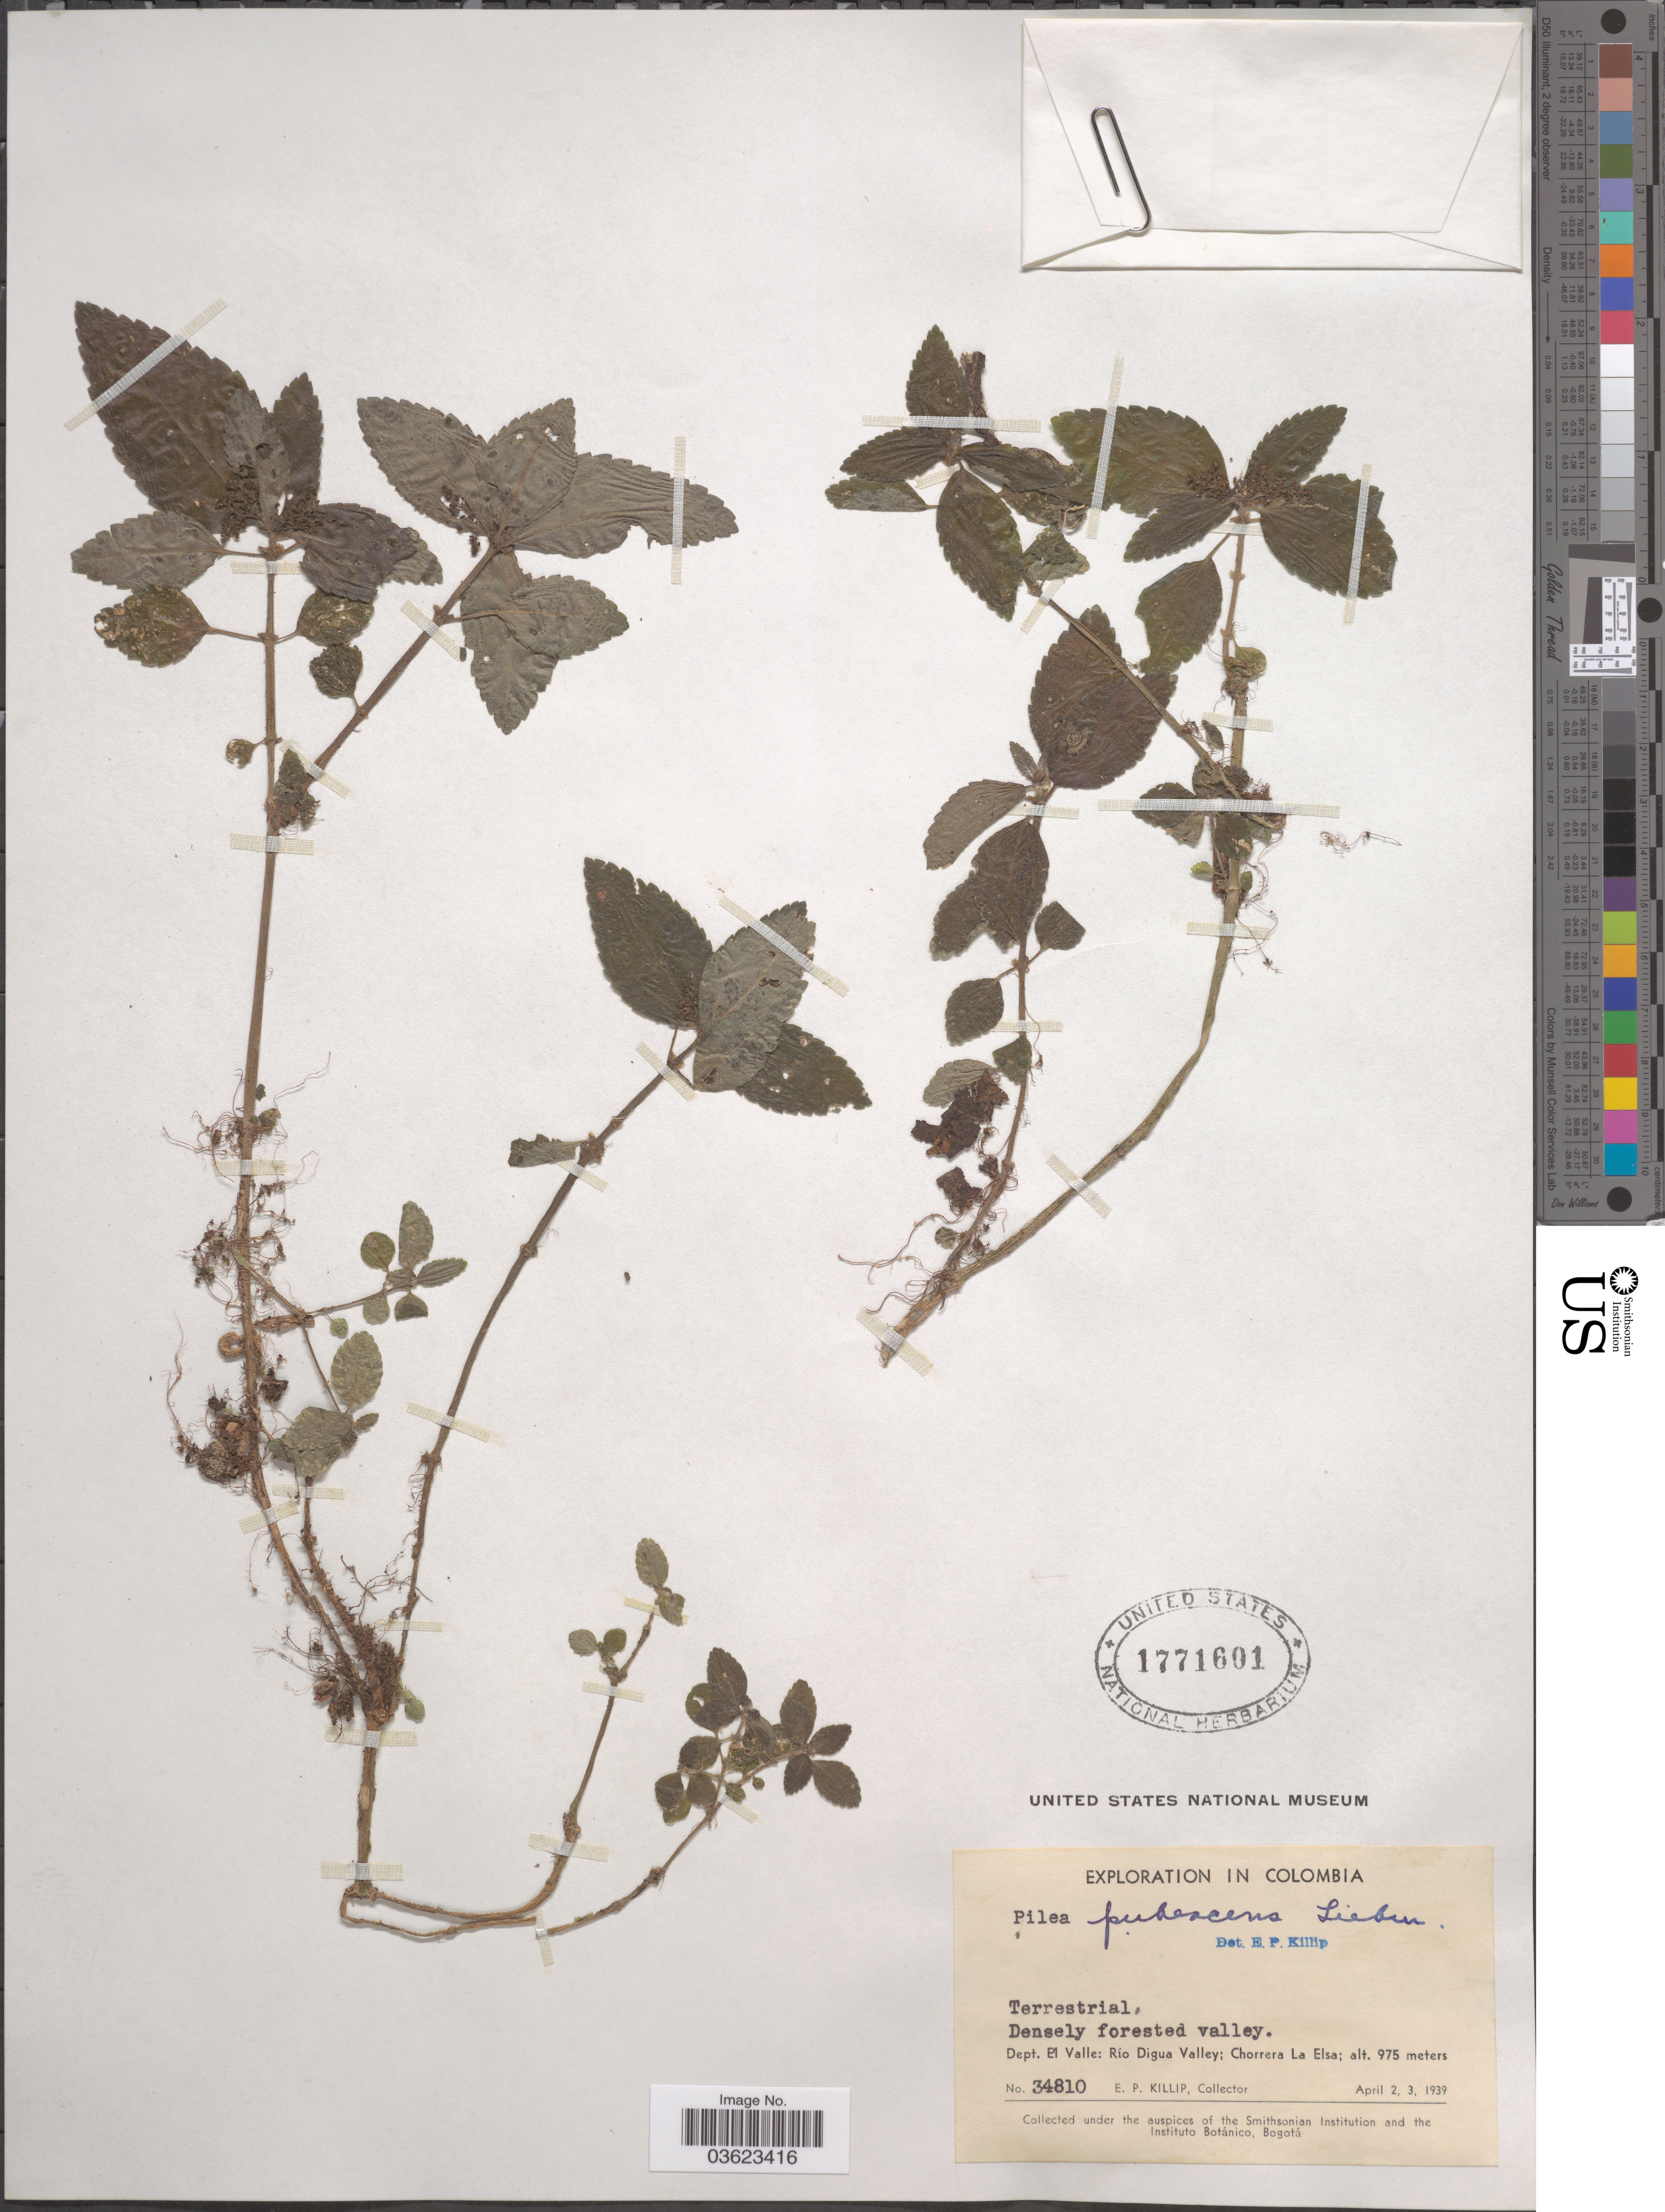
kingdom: Plantae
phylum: Tracheophyta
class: Magnoliopsida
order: Rosales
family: Urticaceae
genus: Pilea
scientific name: Pilea pubescens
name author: Liebm.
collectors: E. P. Killip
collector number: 34810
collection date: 1939-04-02/1939-04-03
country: Colombia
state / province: Valle del Cauca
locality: Dept. El Valle: Río Digua Valley; Chorrera La Elsa.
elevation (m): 975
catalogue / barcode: US 1771601